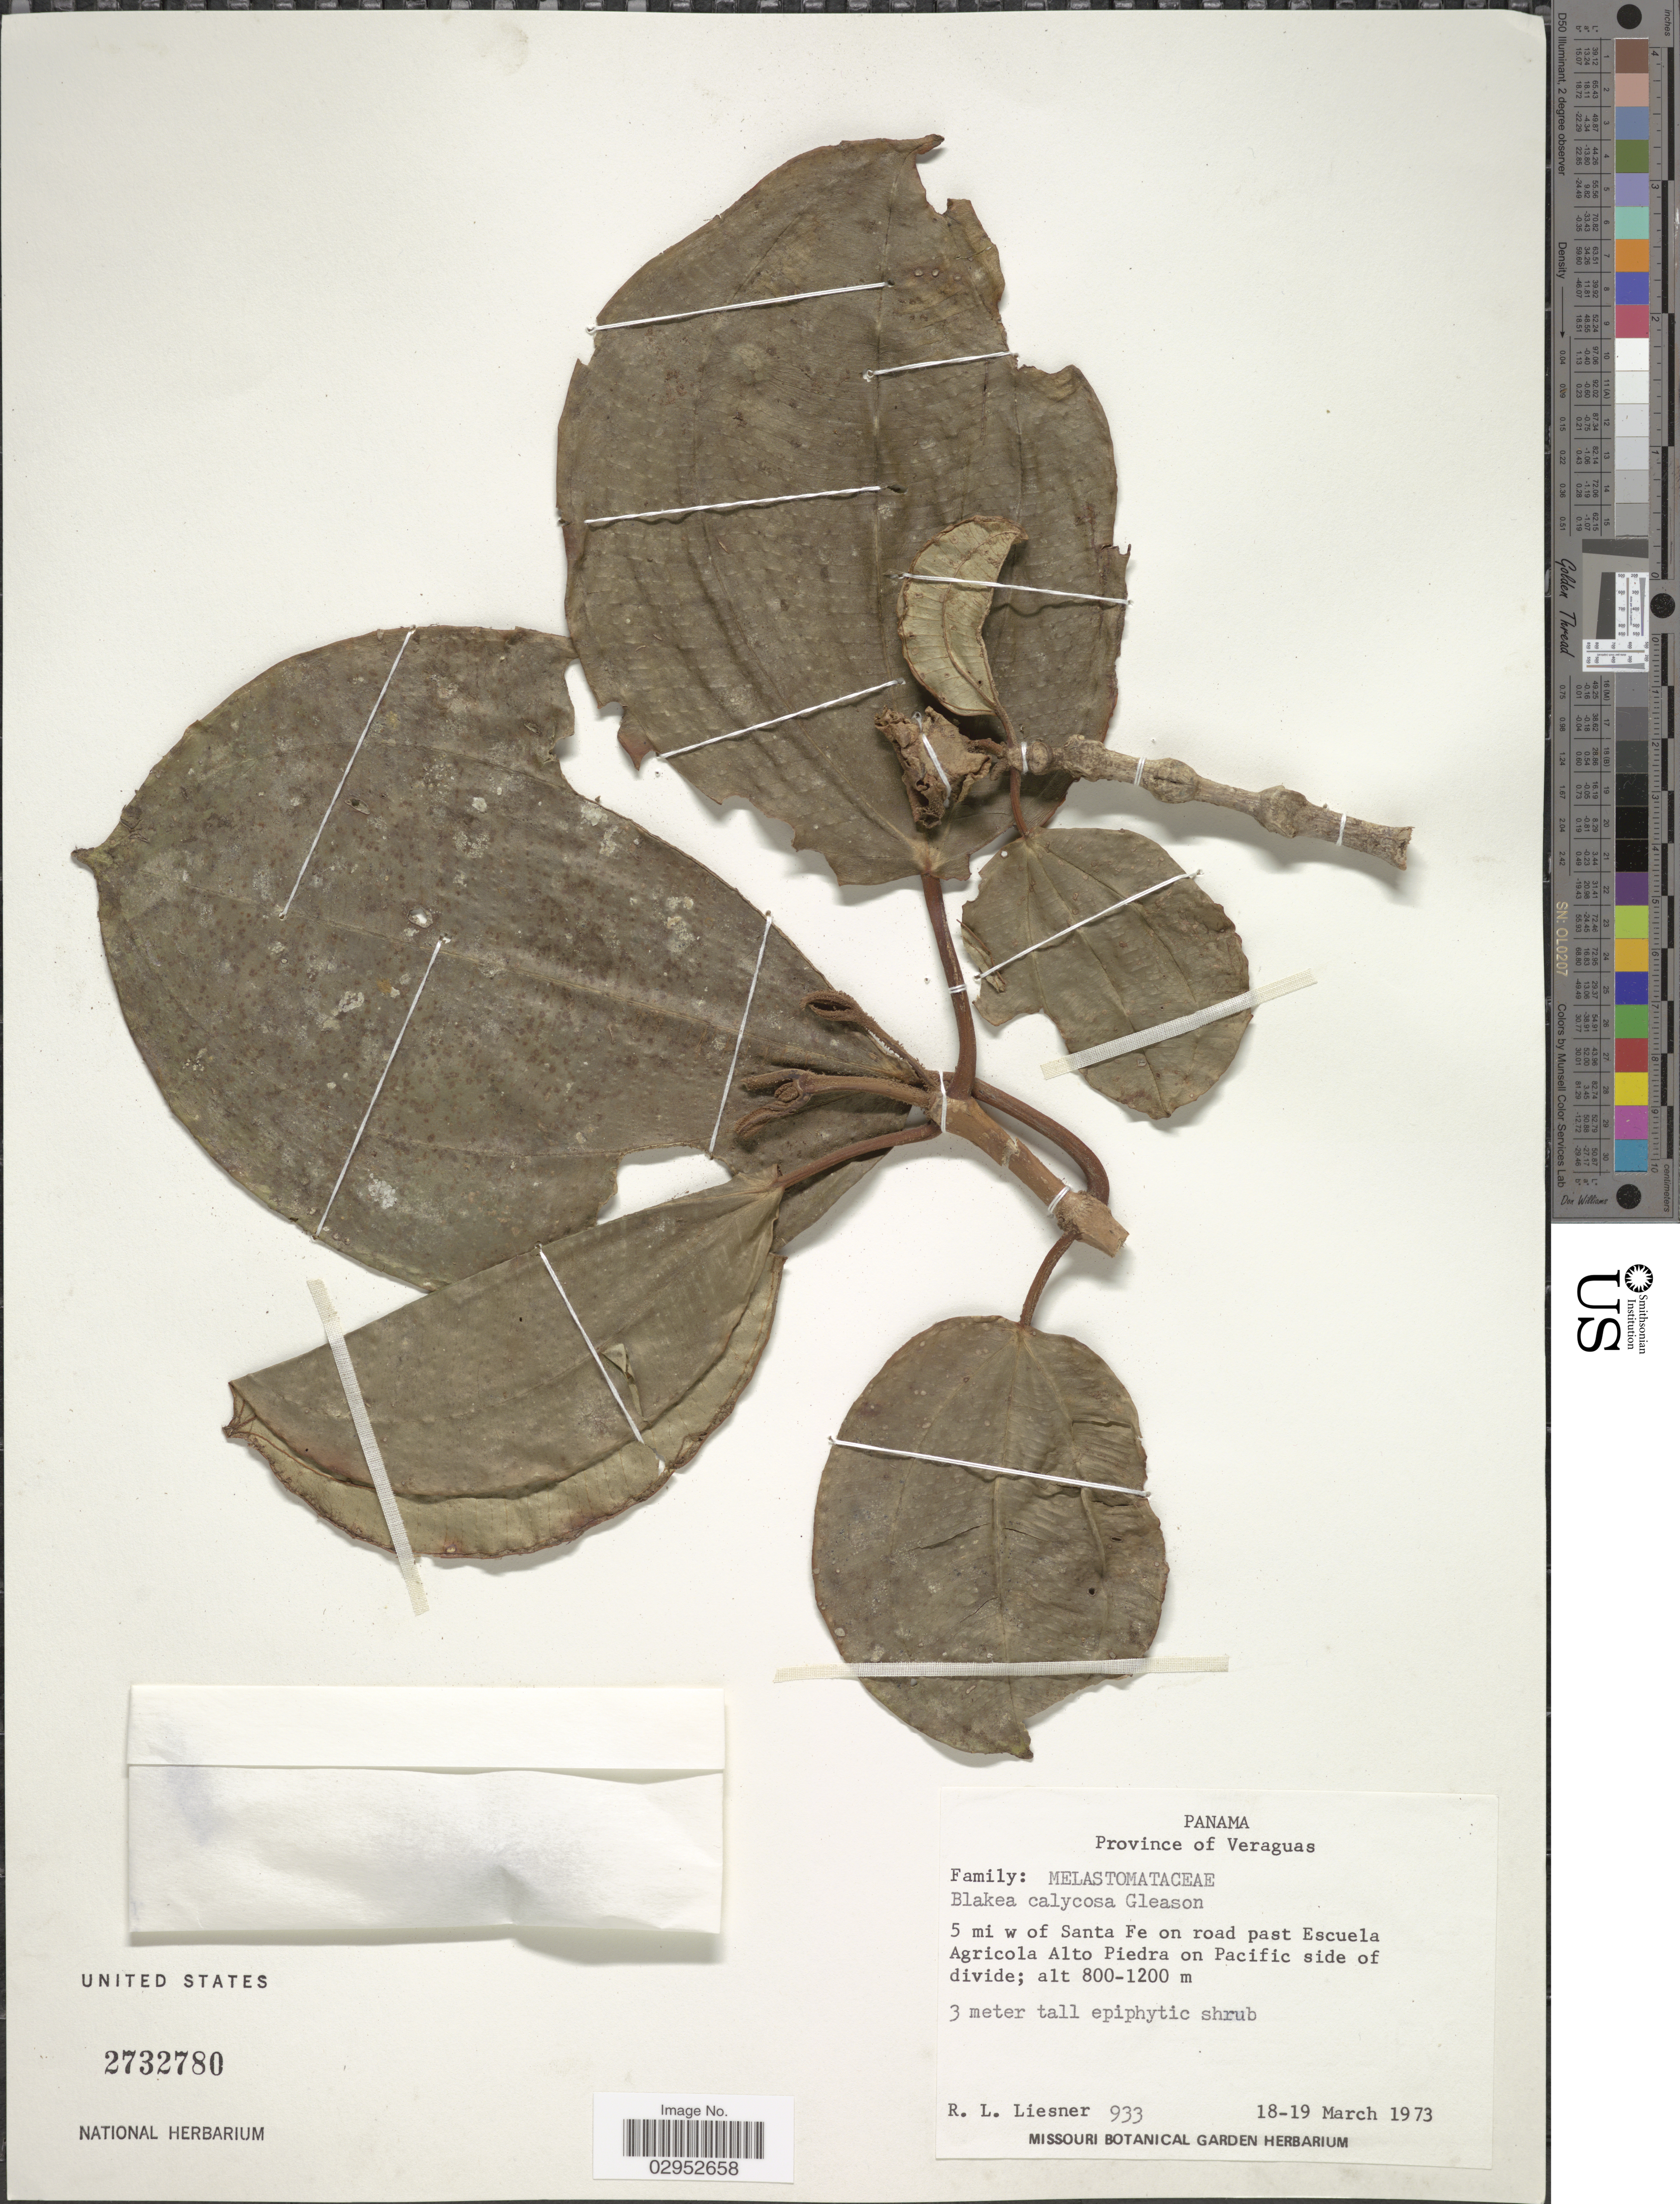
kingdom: Plantae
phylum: Tracheophyta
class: Magnoliopsida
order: Myrtales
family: Melastomataceae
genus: Blakea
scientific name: Blakea calycosa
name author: Gleason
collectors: R. L. Liesner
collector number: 933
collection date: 1973-03-18/1973-03-19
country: Panama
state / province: Veraguas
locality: Province of Veraguas. 5 mi w of Santa Fe on road past Escuela Agricola Alto Piedra on Pacific side of divide.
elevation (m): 800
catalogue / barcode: US 2732780